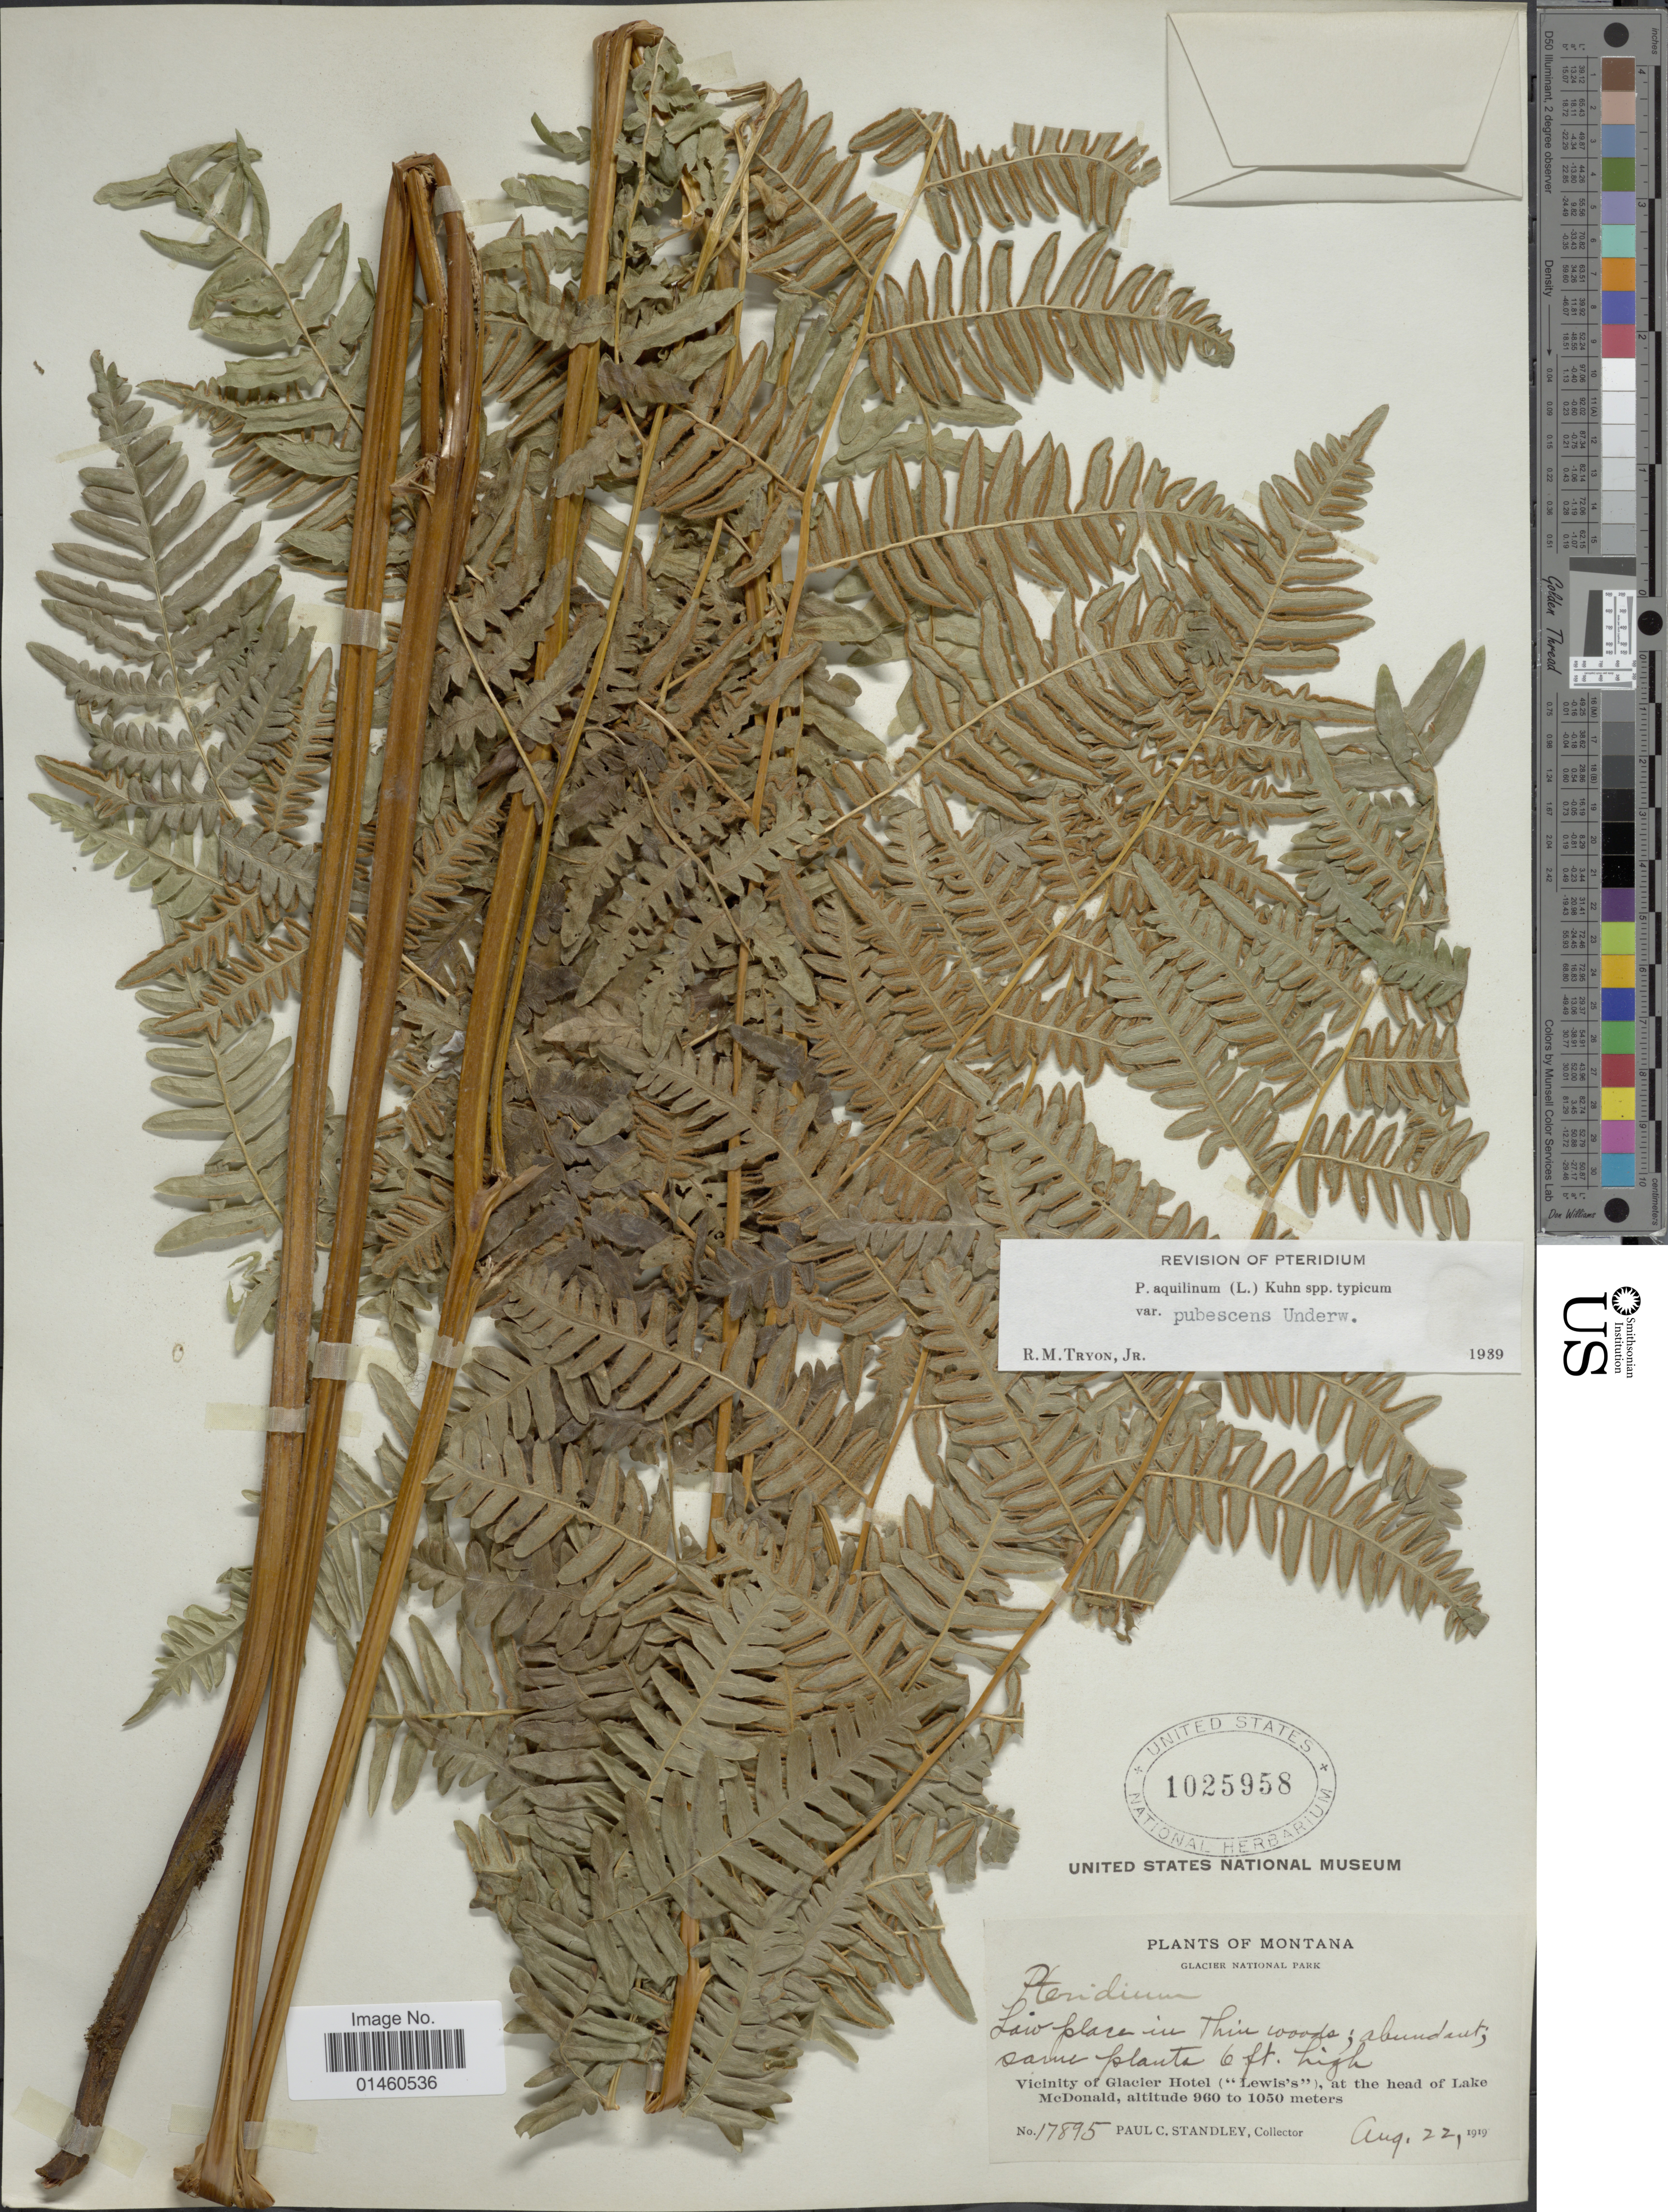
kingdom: Plantae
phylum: Tracheophyta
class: Polypodiopsida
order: Polypodiales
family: Dennstaedtiaceae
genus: Pteridium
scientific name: Pteridium pubescens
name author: (Underw.) Christenh.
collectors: P. C. Standley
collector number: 17895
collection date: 1919-08-22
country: United States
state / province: Montana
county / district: Flathead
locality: Glacier National Park, vicinity of Glacier Hotel ("Lewis's"), at the head of Lake McDonald.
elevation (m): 960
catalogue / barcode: US 1025958